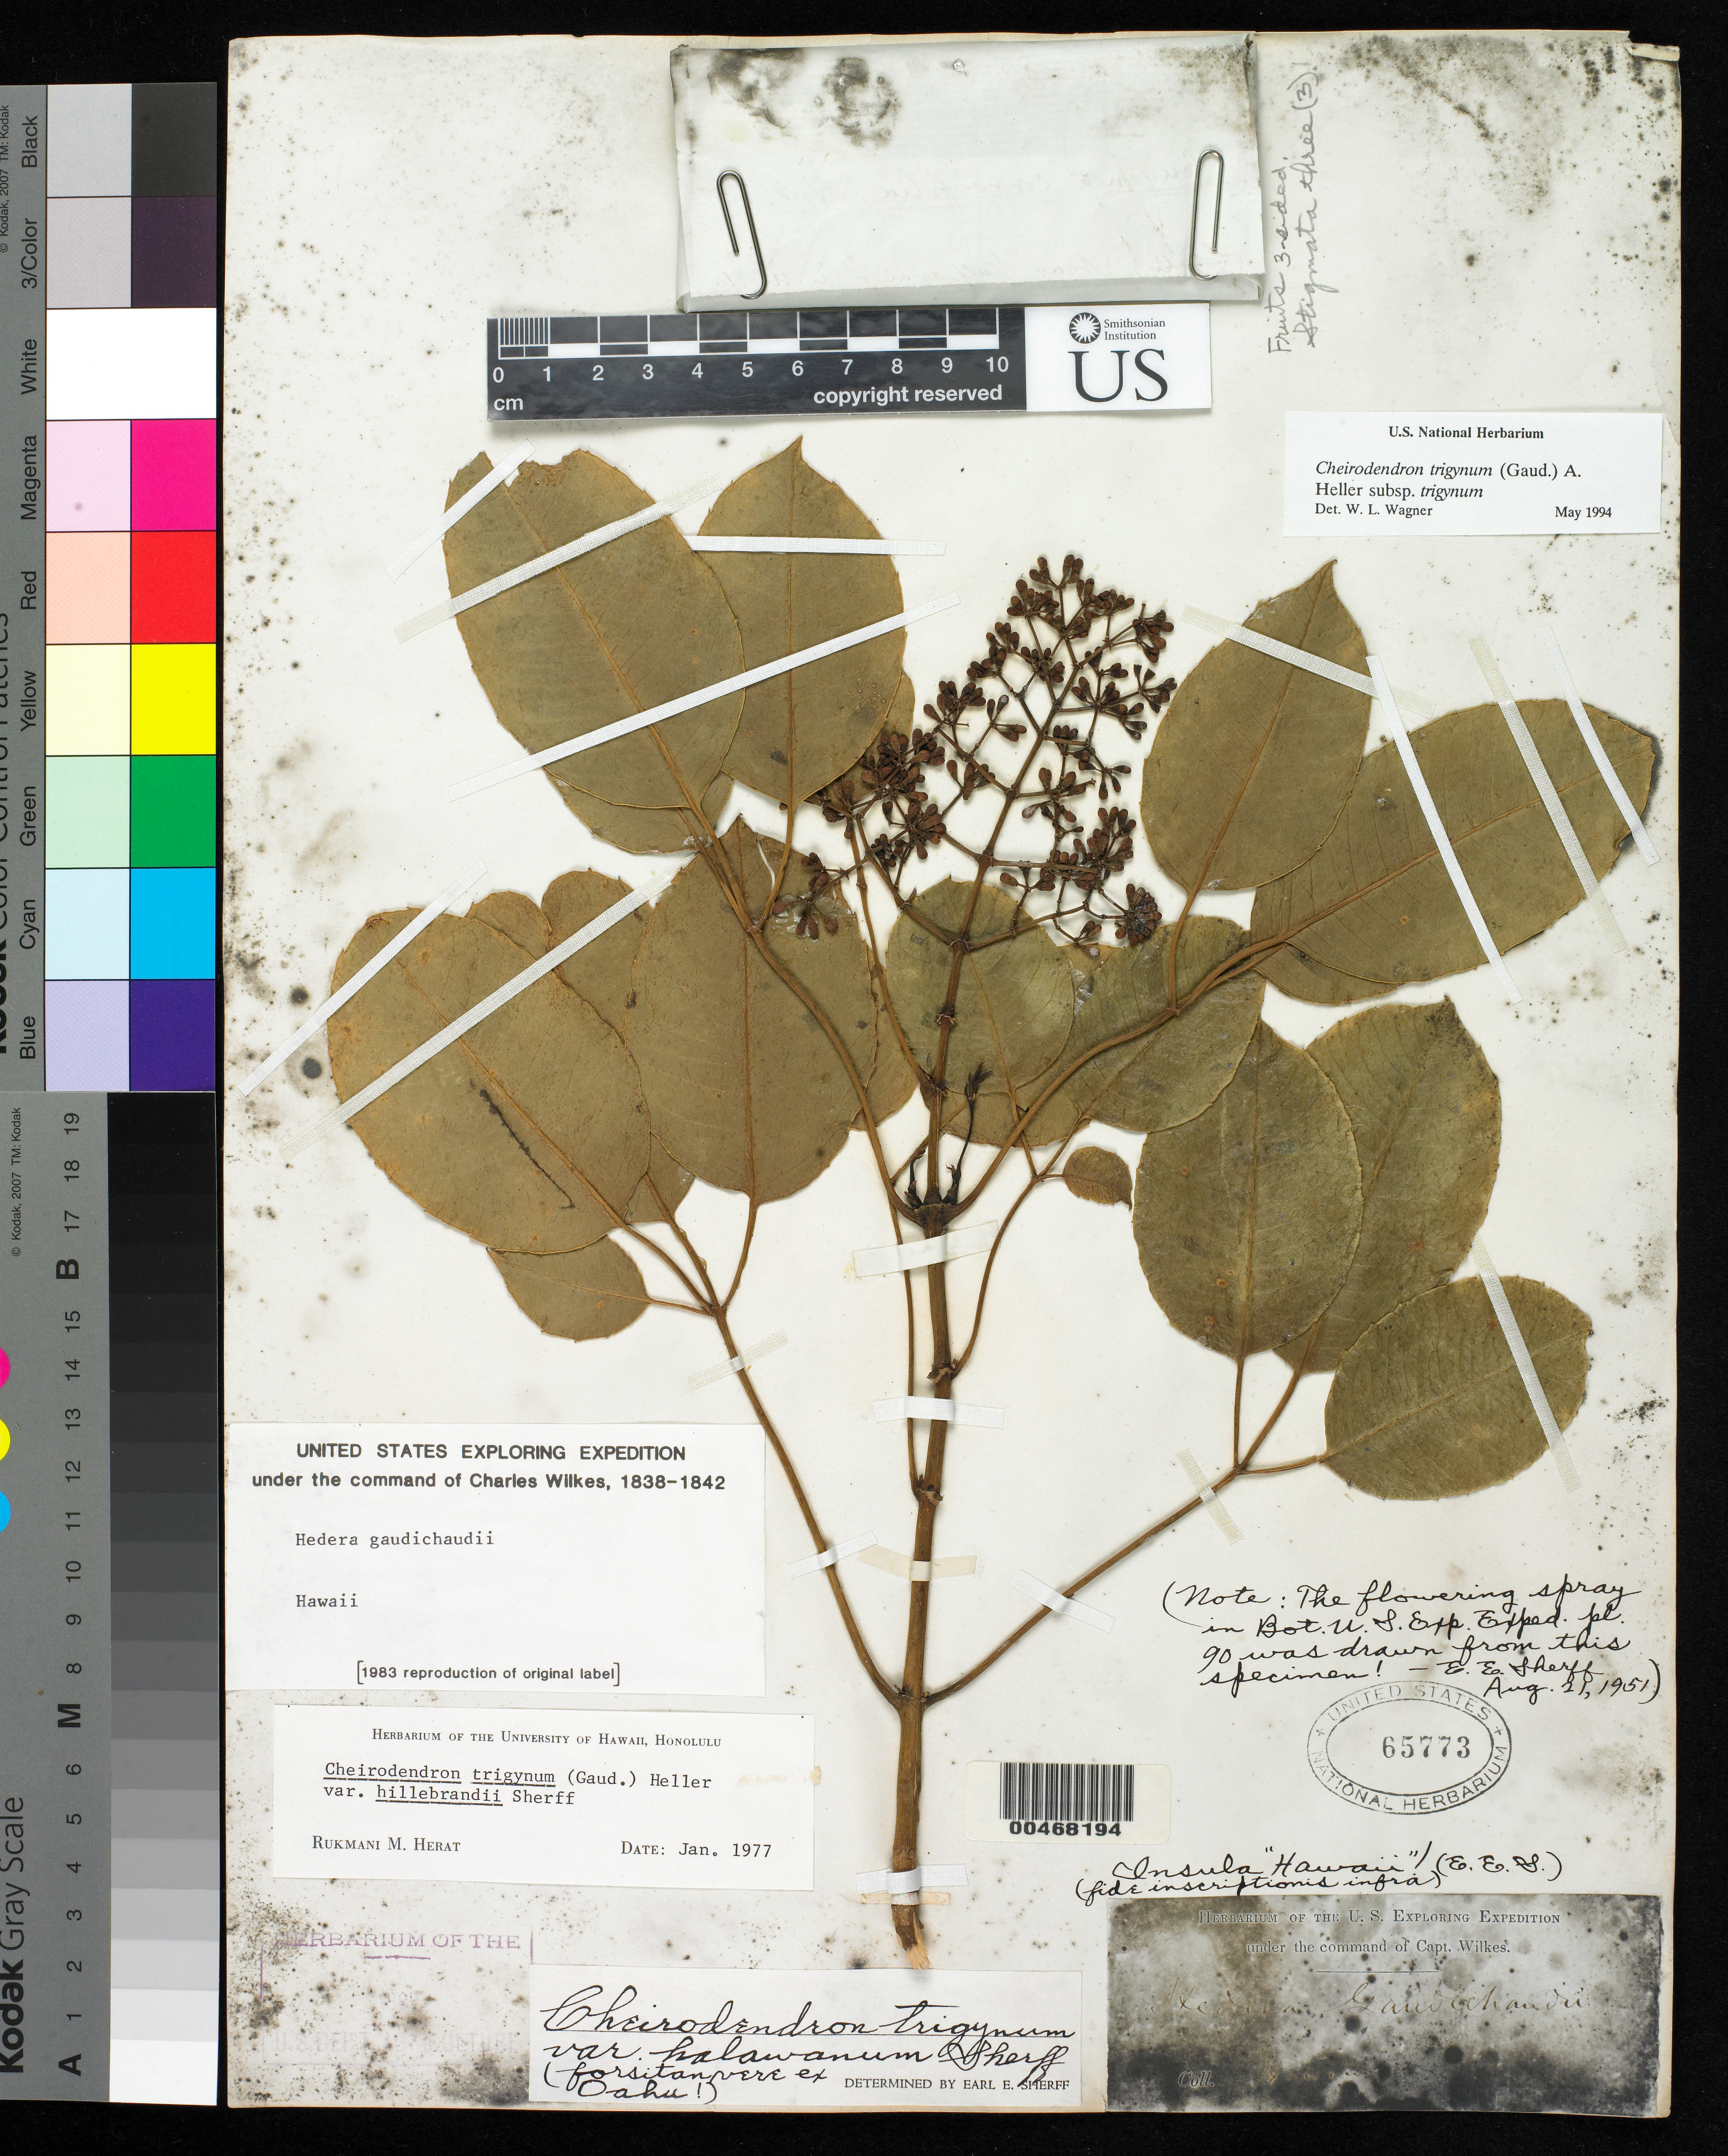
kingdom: Plantae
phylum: Tracheophyta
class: Magnoliopsida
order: Apiales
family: Araliaceae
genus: Cheirodendron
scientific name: Cheirodendron trigynum subsp. trigynum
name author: (Gaudich.) A. Heller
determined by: Wagner, W. L., (BOT), Smithsonian Institution - National Museum of Natural History (UNITED STATES)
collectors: Wilkes Explor. Exped.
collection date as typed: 1838 to -- --- 1842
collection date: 1838/1842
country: United States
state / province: Hawaii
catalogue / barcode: US 65773